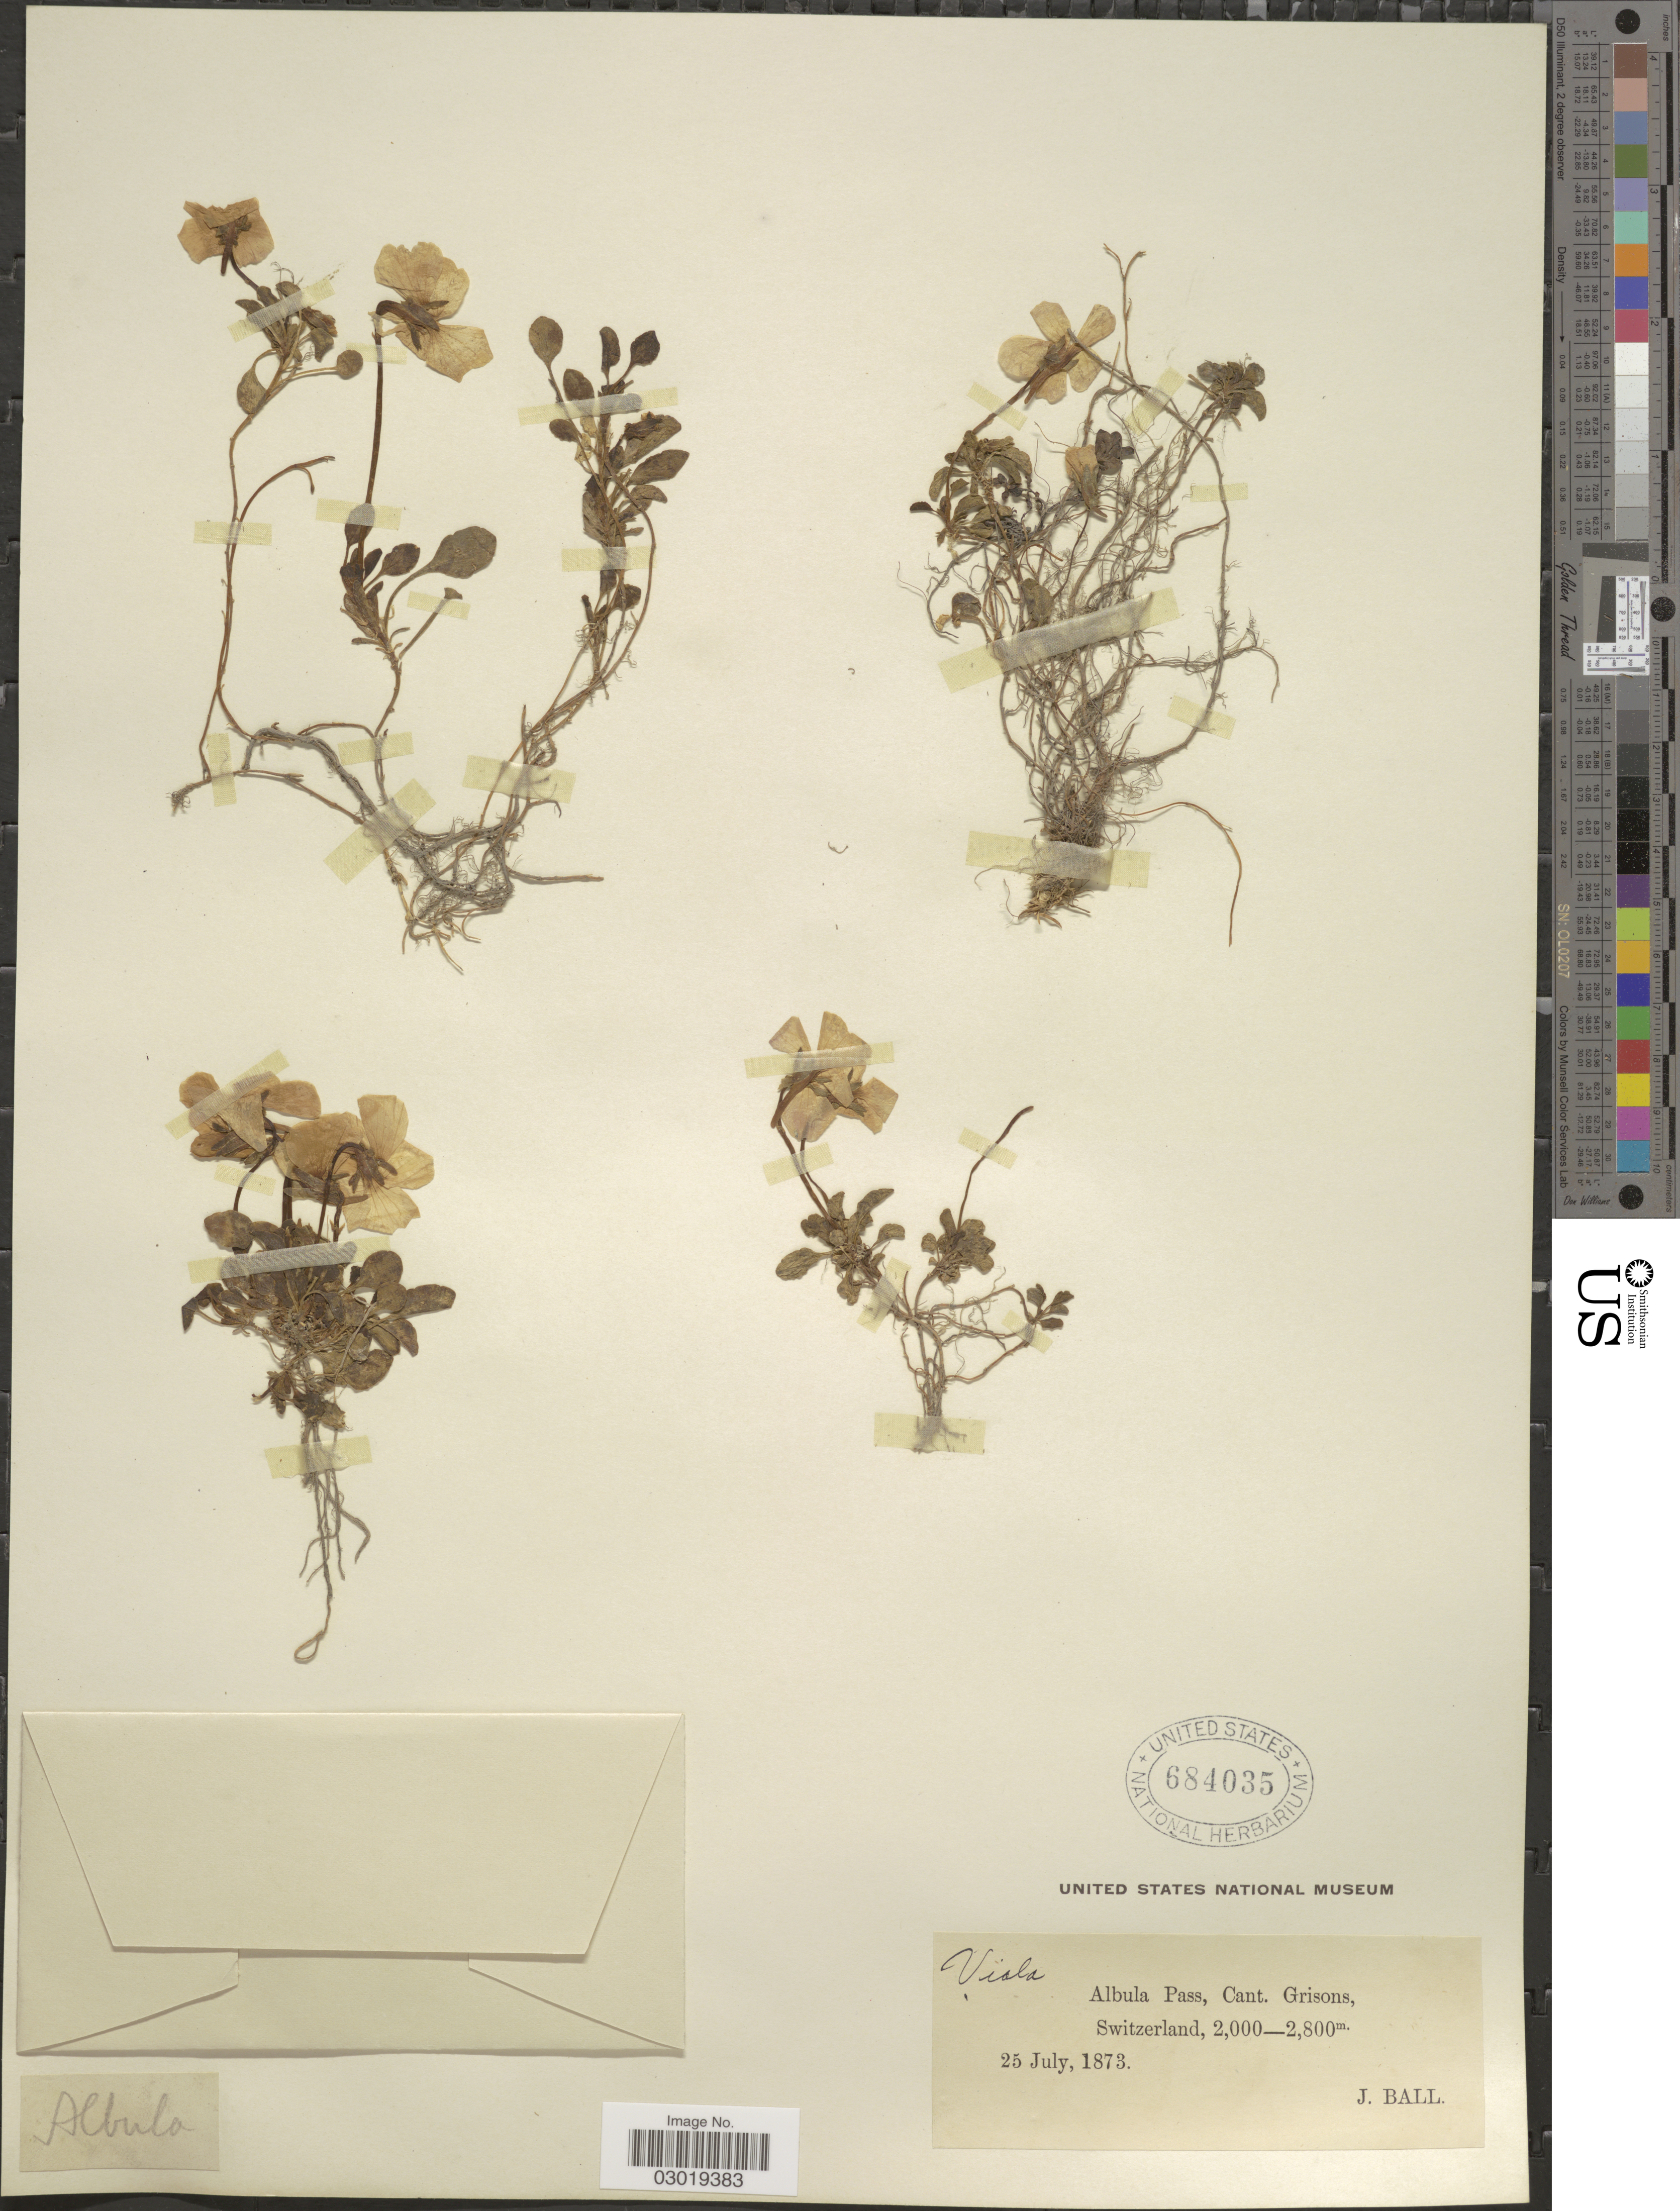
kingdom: Plantae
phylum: Tracheophyta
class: Magnoliopsida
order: Malpighiales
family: Violaceae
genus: Viola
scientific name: Viola sp.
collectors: J. Ball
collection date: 1873-07-25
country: Switzerland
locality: Albula Pass, Cant. Grisons.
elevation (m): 2000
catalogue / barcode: US 684035